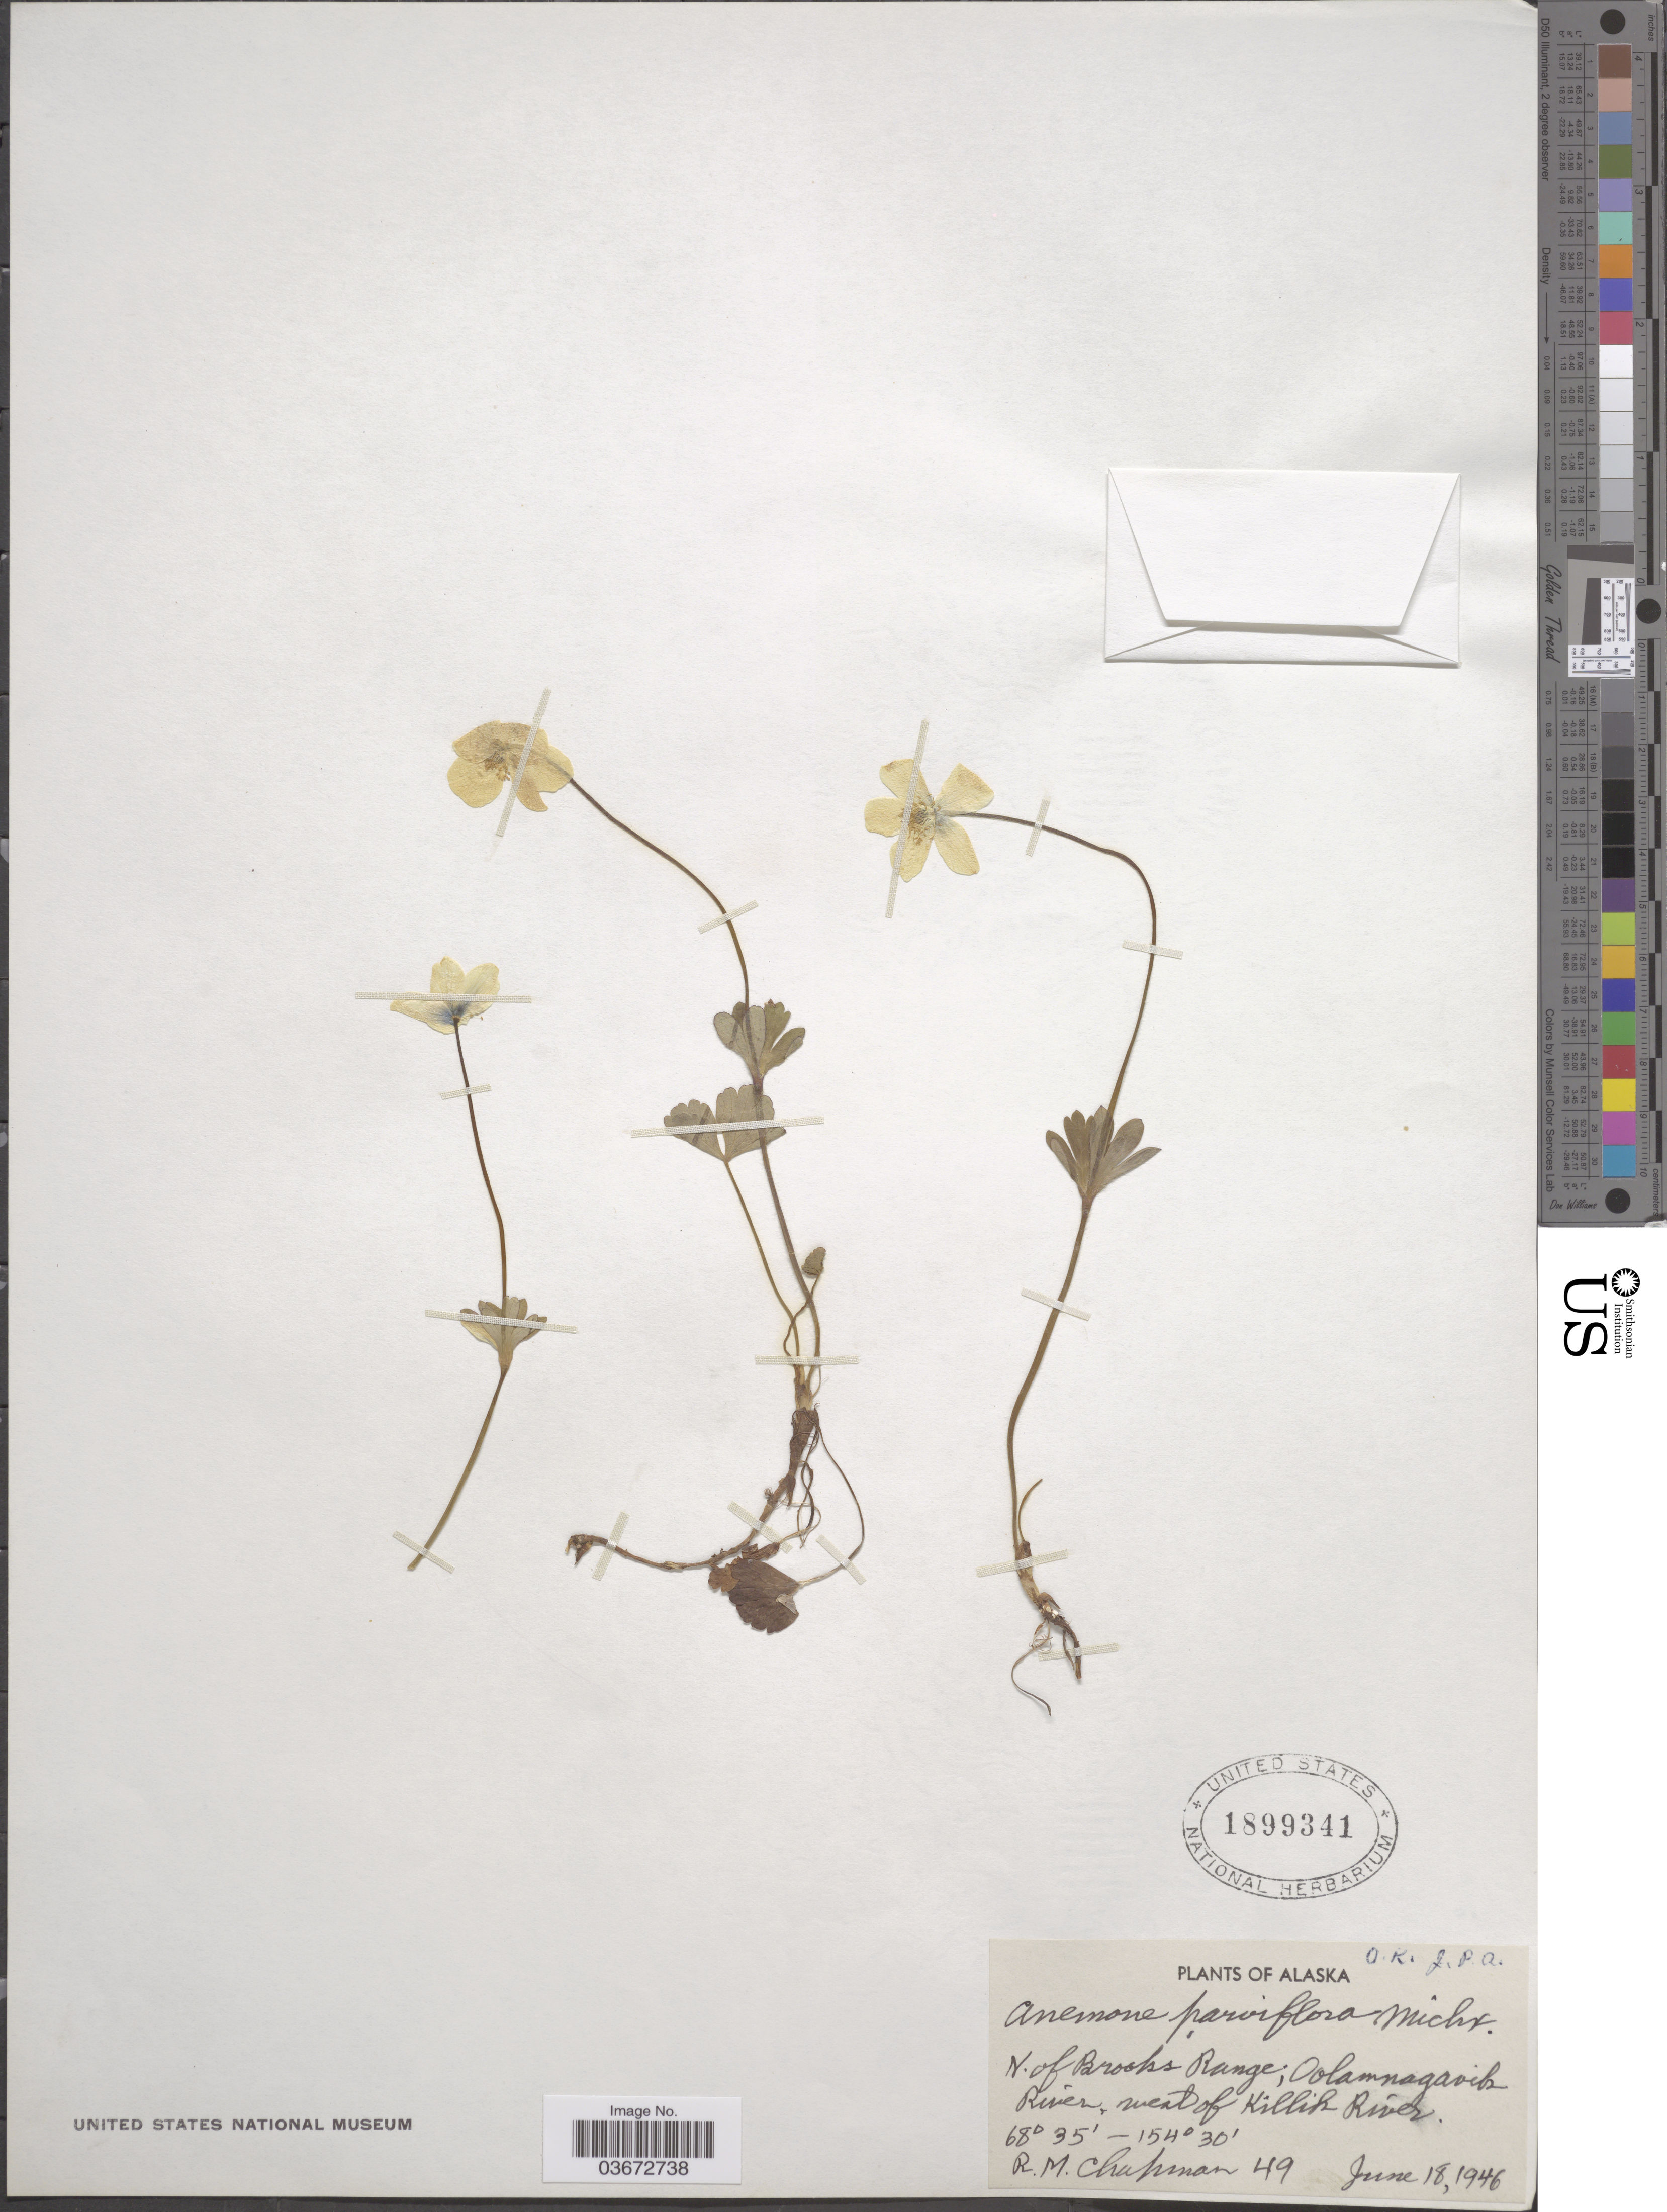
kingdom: Plantae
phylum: Tracheophyta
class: Magnoliopsida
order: Ranunculales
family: Ranunculaceae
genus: Anemone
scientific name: Anemone parviflora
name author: Michx.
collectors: R. M. Chapman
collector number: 49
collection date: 1946-06-18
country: United States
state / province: Alaska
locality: N. of Brooks Range; Oolamnagavik River, west of Killik River.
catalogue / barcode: US 1899341